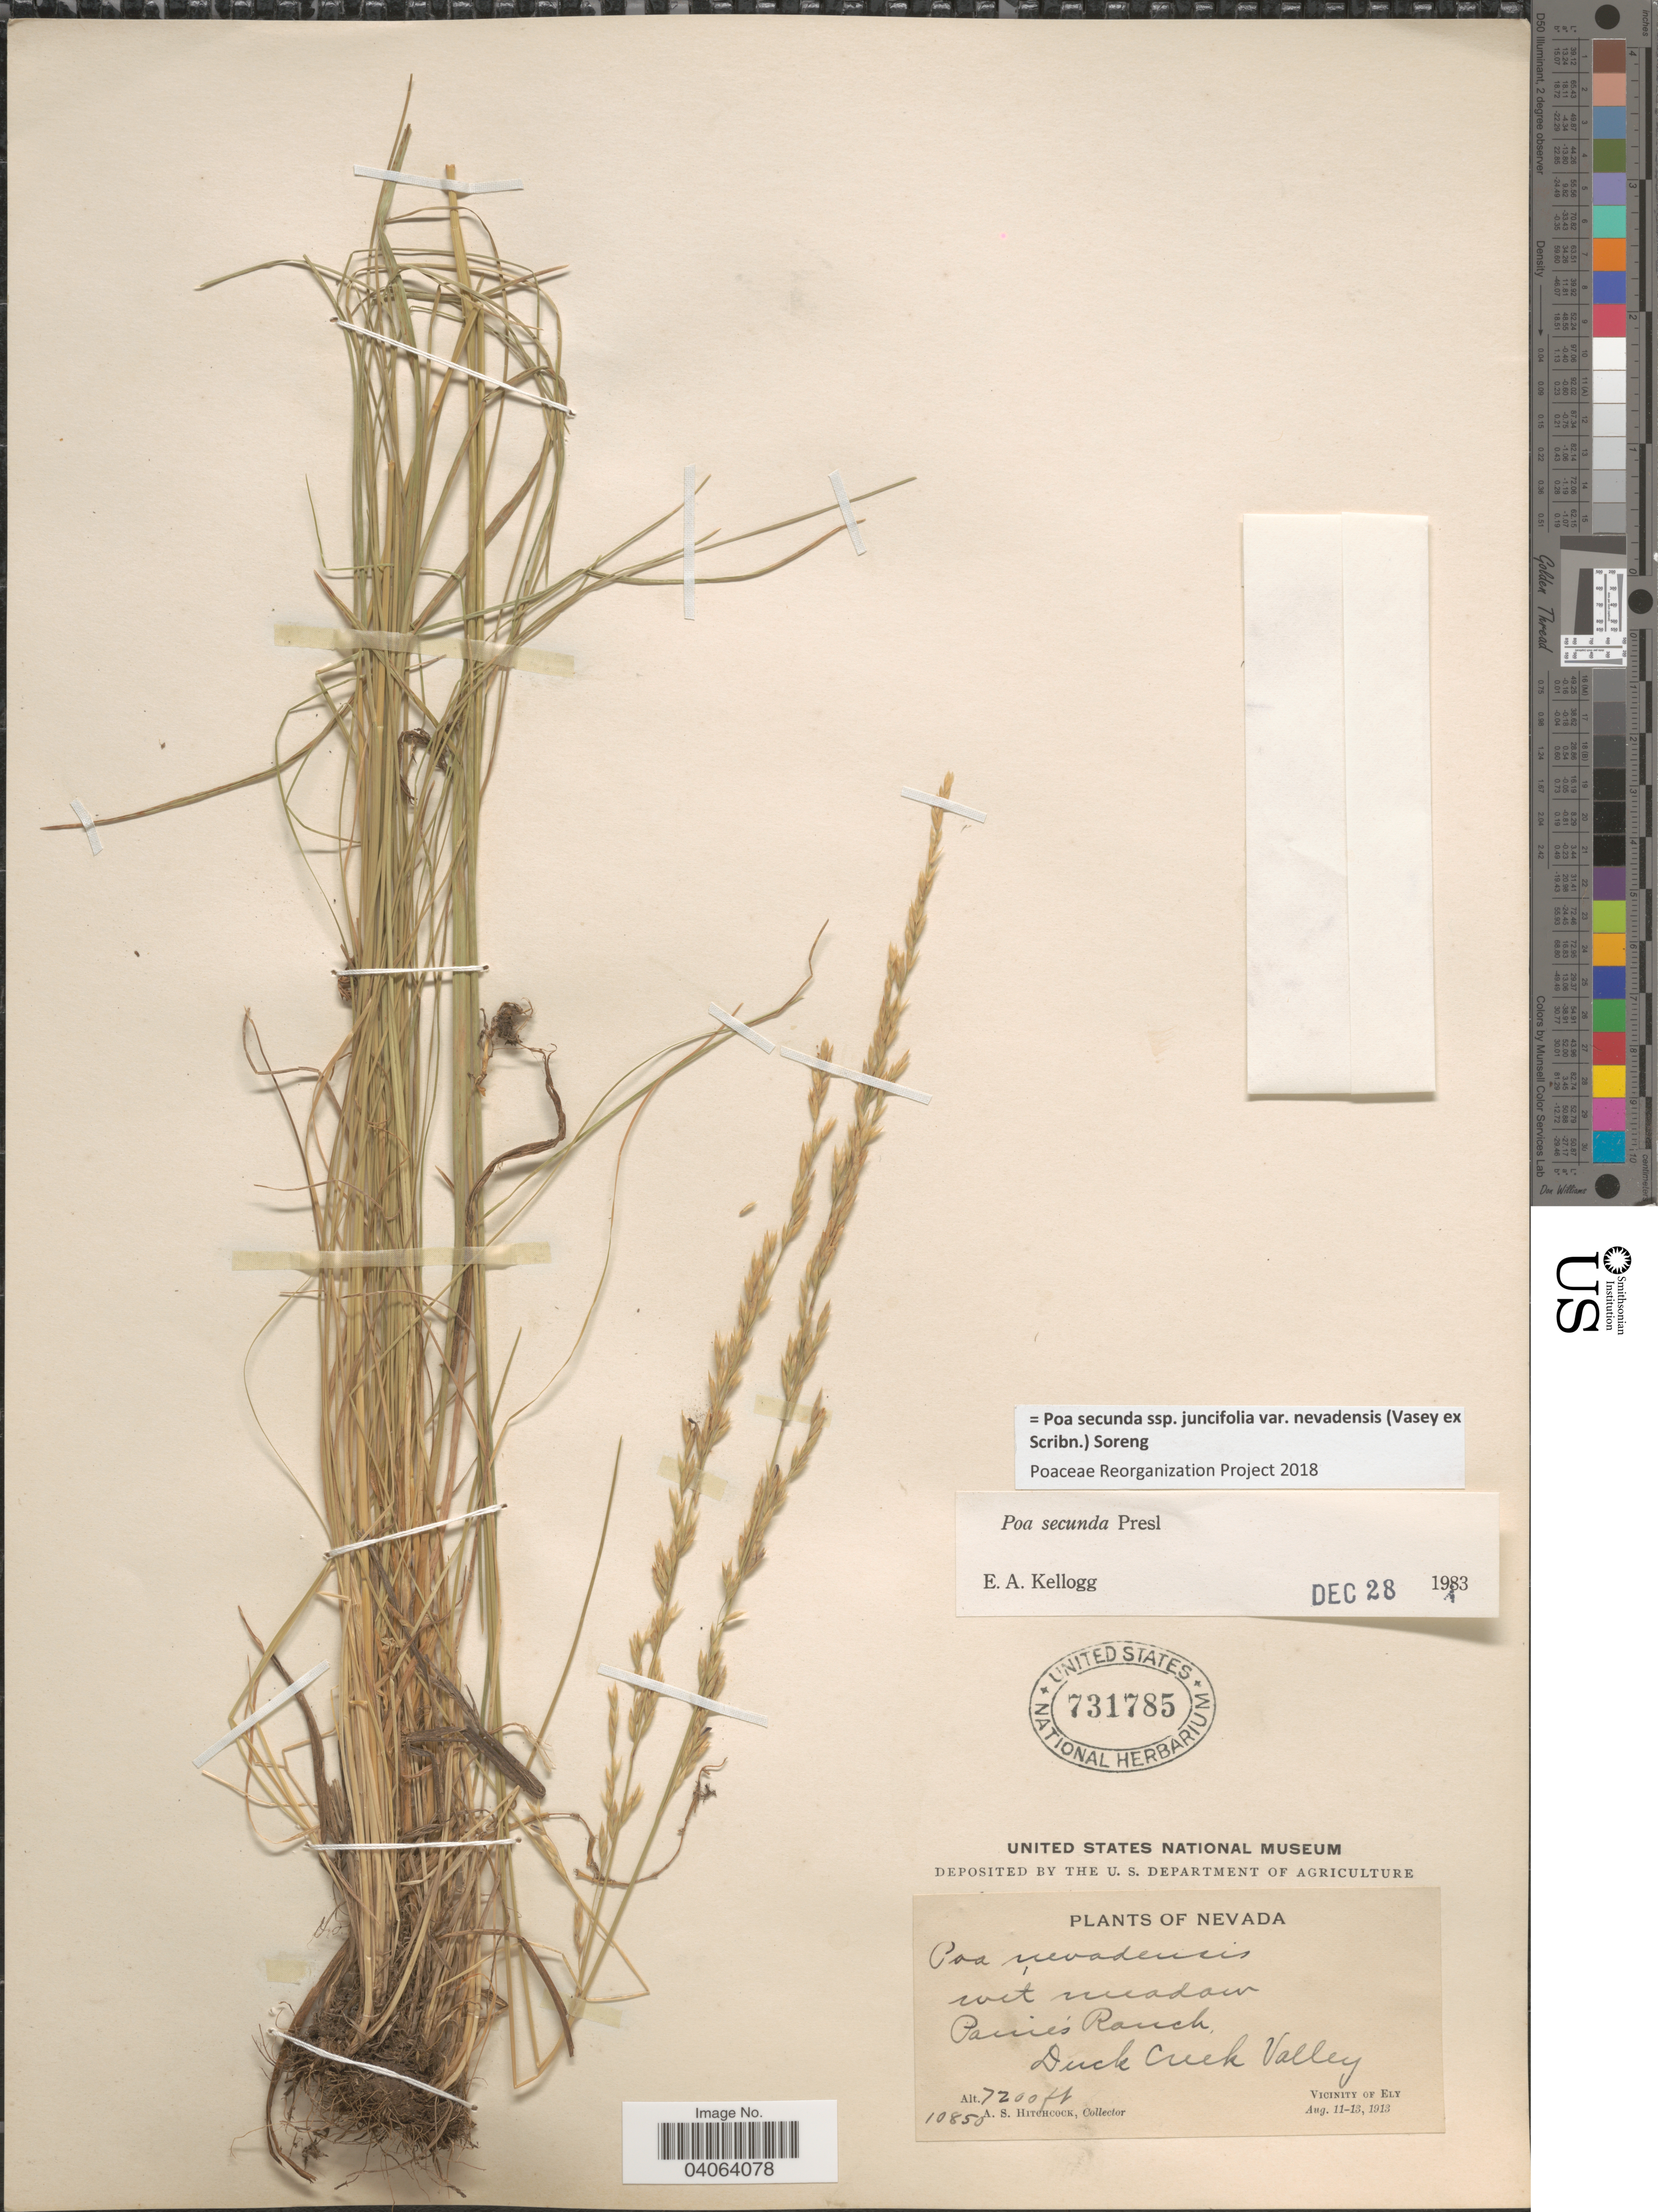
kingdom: Plantae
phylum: Tracheophyta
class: Liliopsida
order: Poales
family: Poaceae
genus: Poa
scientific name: Poa secunda subsp. juncifolia var. nevadensis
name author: (Vasey ex Scribn.) Soreng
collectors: A. S. Hitchcock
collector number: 10850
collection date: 1913-08-11/1913-08-13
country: United States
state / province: Nevada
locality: Paine's Ranch. Duck Creek Valley. Vicinity of Ely.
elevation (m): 2195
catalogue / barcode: US 731785